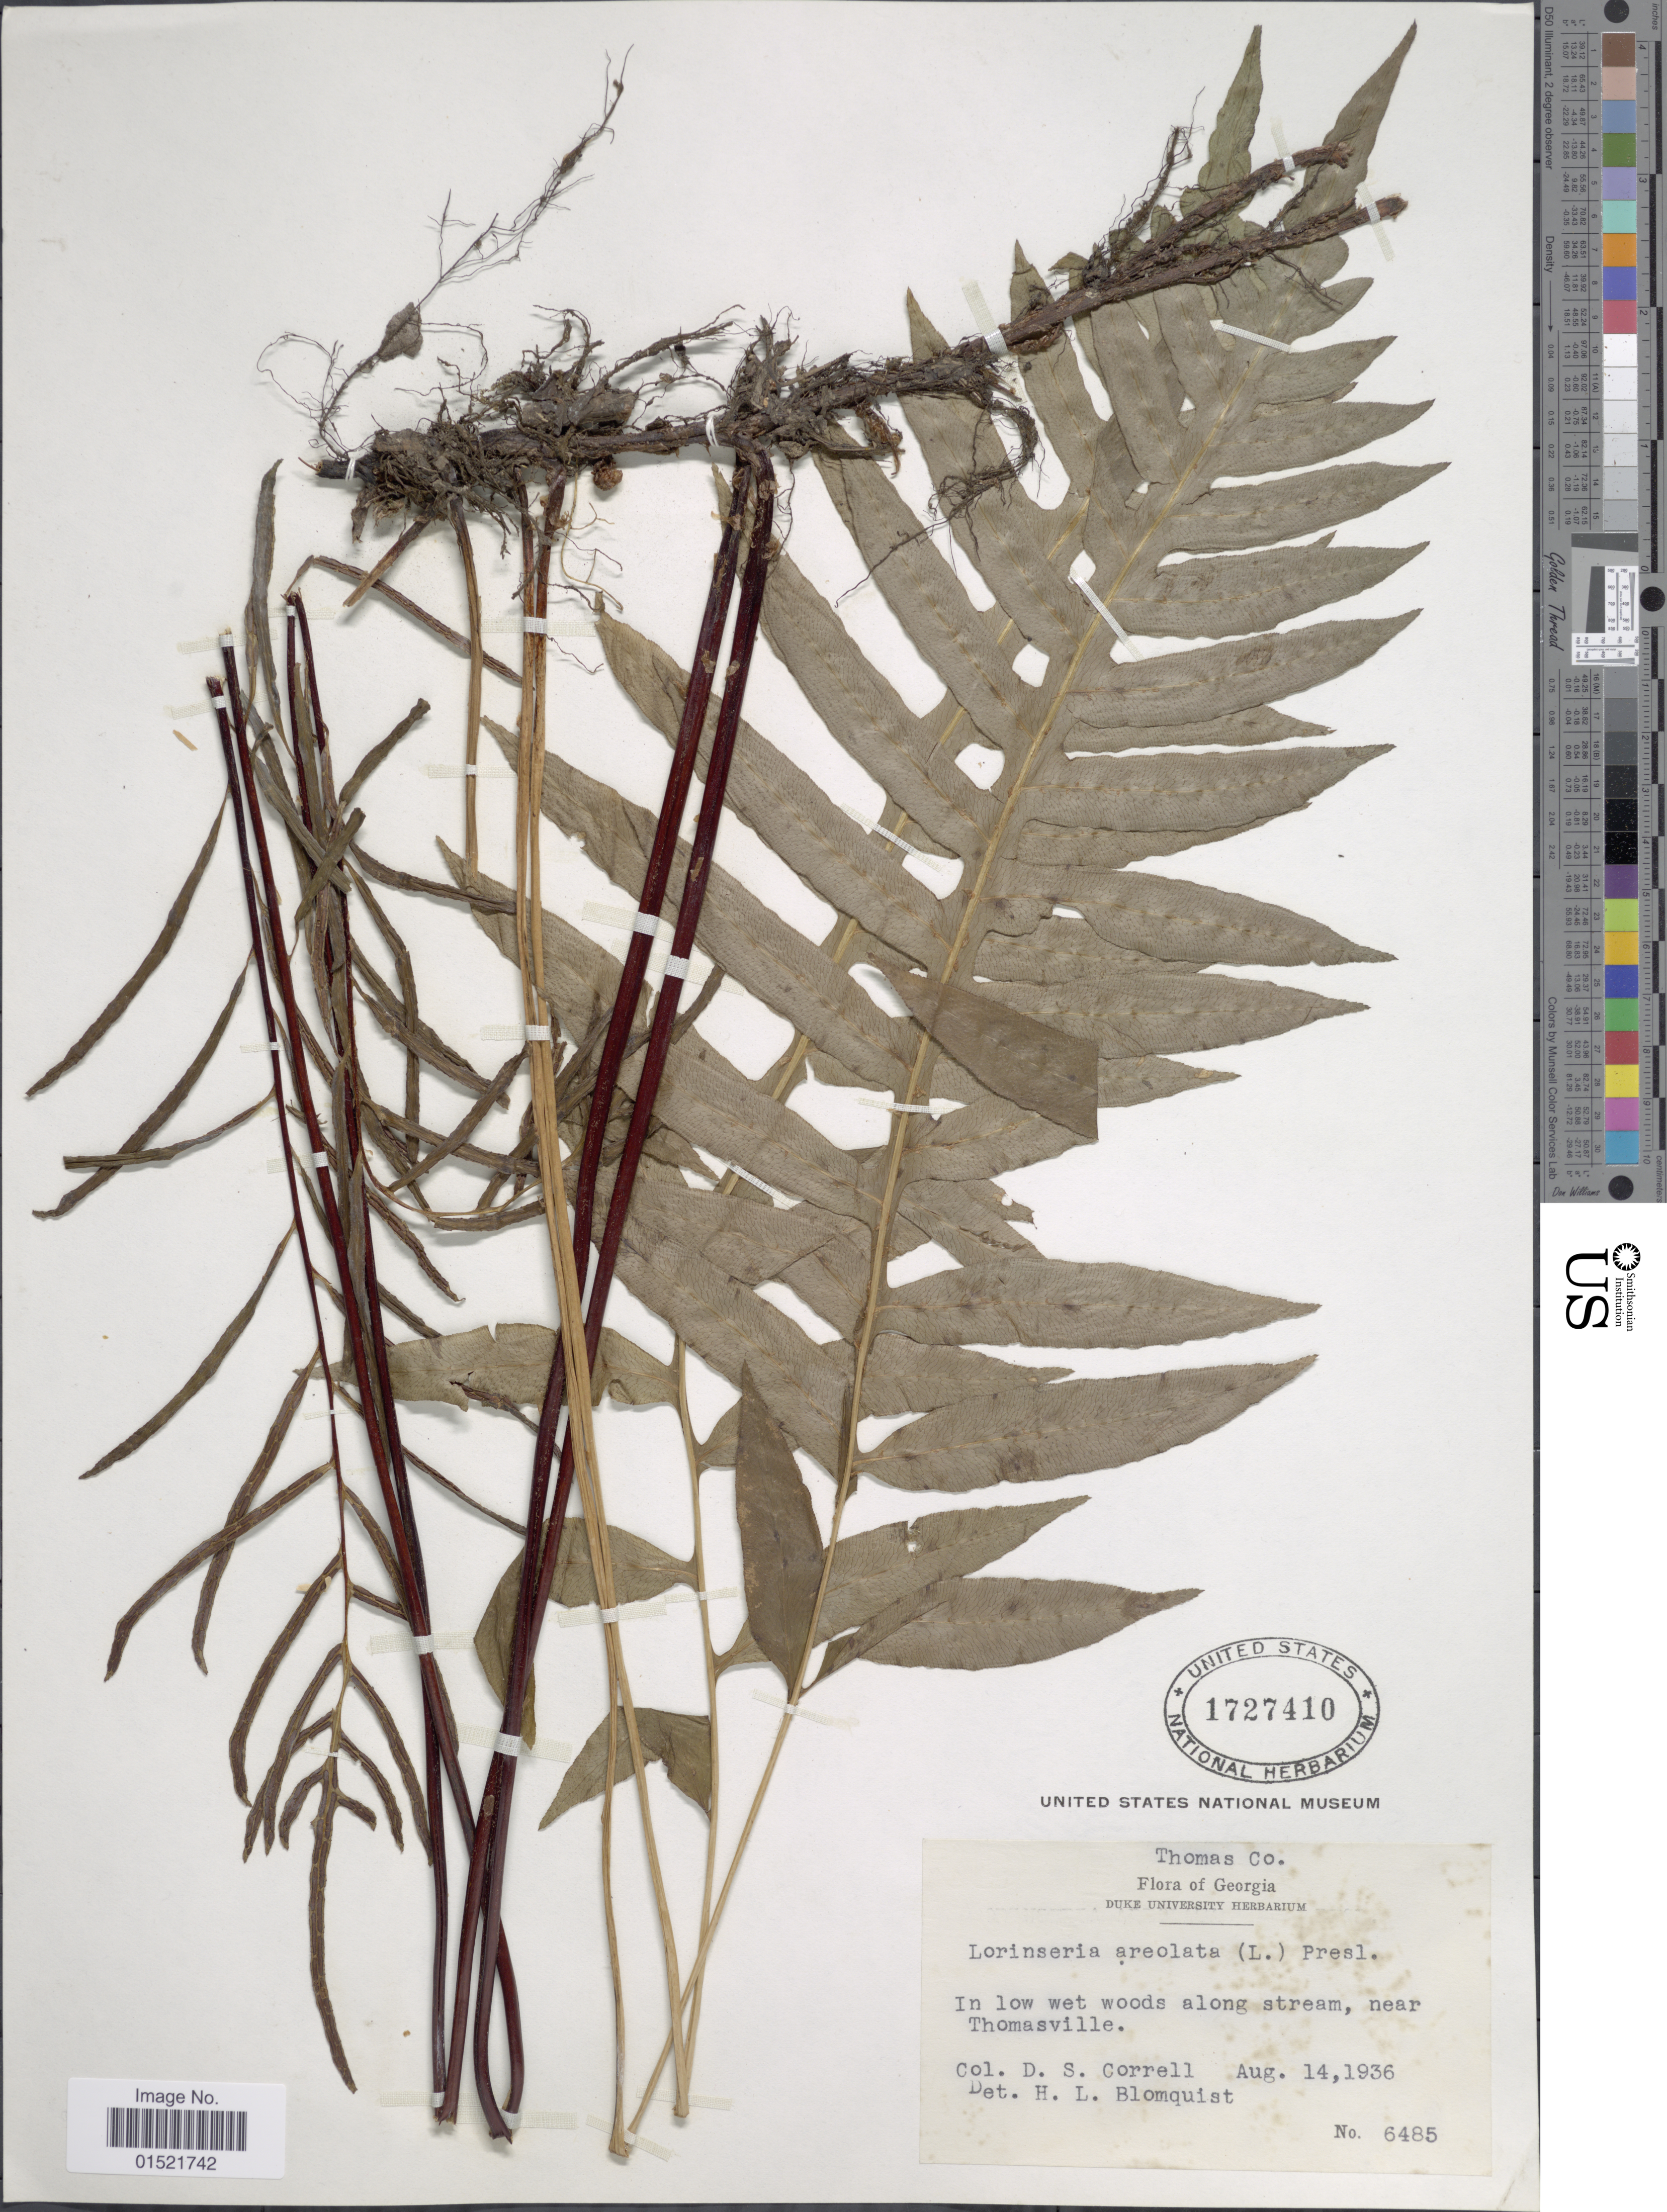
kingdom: Plantae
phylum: Tracheophyta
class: Polypodiopsida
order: Polypodiales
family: Blechnaceae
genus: Woodwardia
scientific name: Woodwardia areolata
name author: (L.) T. Moore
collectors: D. S. Correll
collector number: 6485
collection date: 1936-08-14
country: United States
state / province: Georgia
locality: Thomas Co., near Thomasville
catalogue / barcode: US 1727410